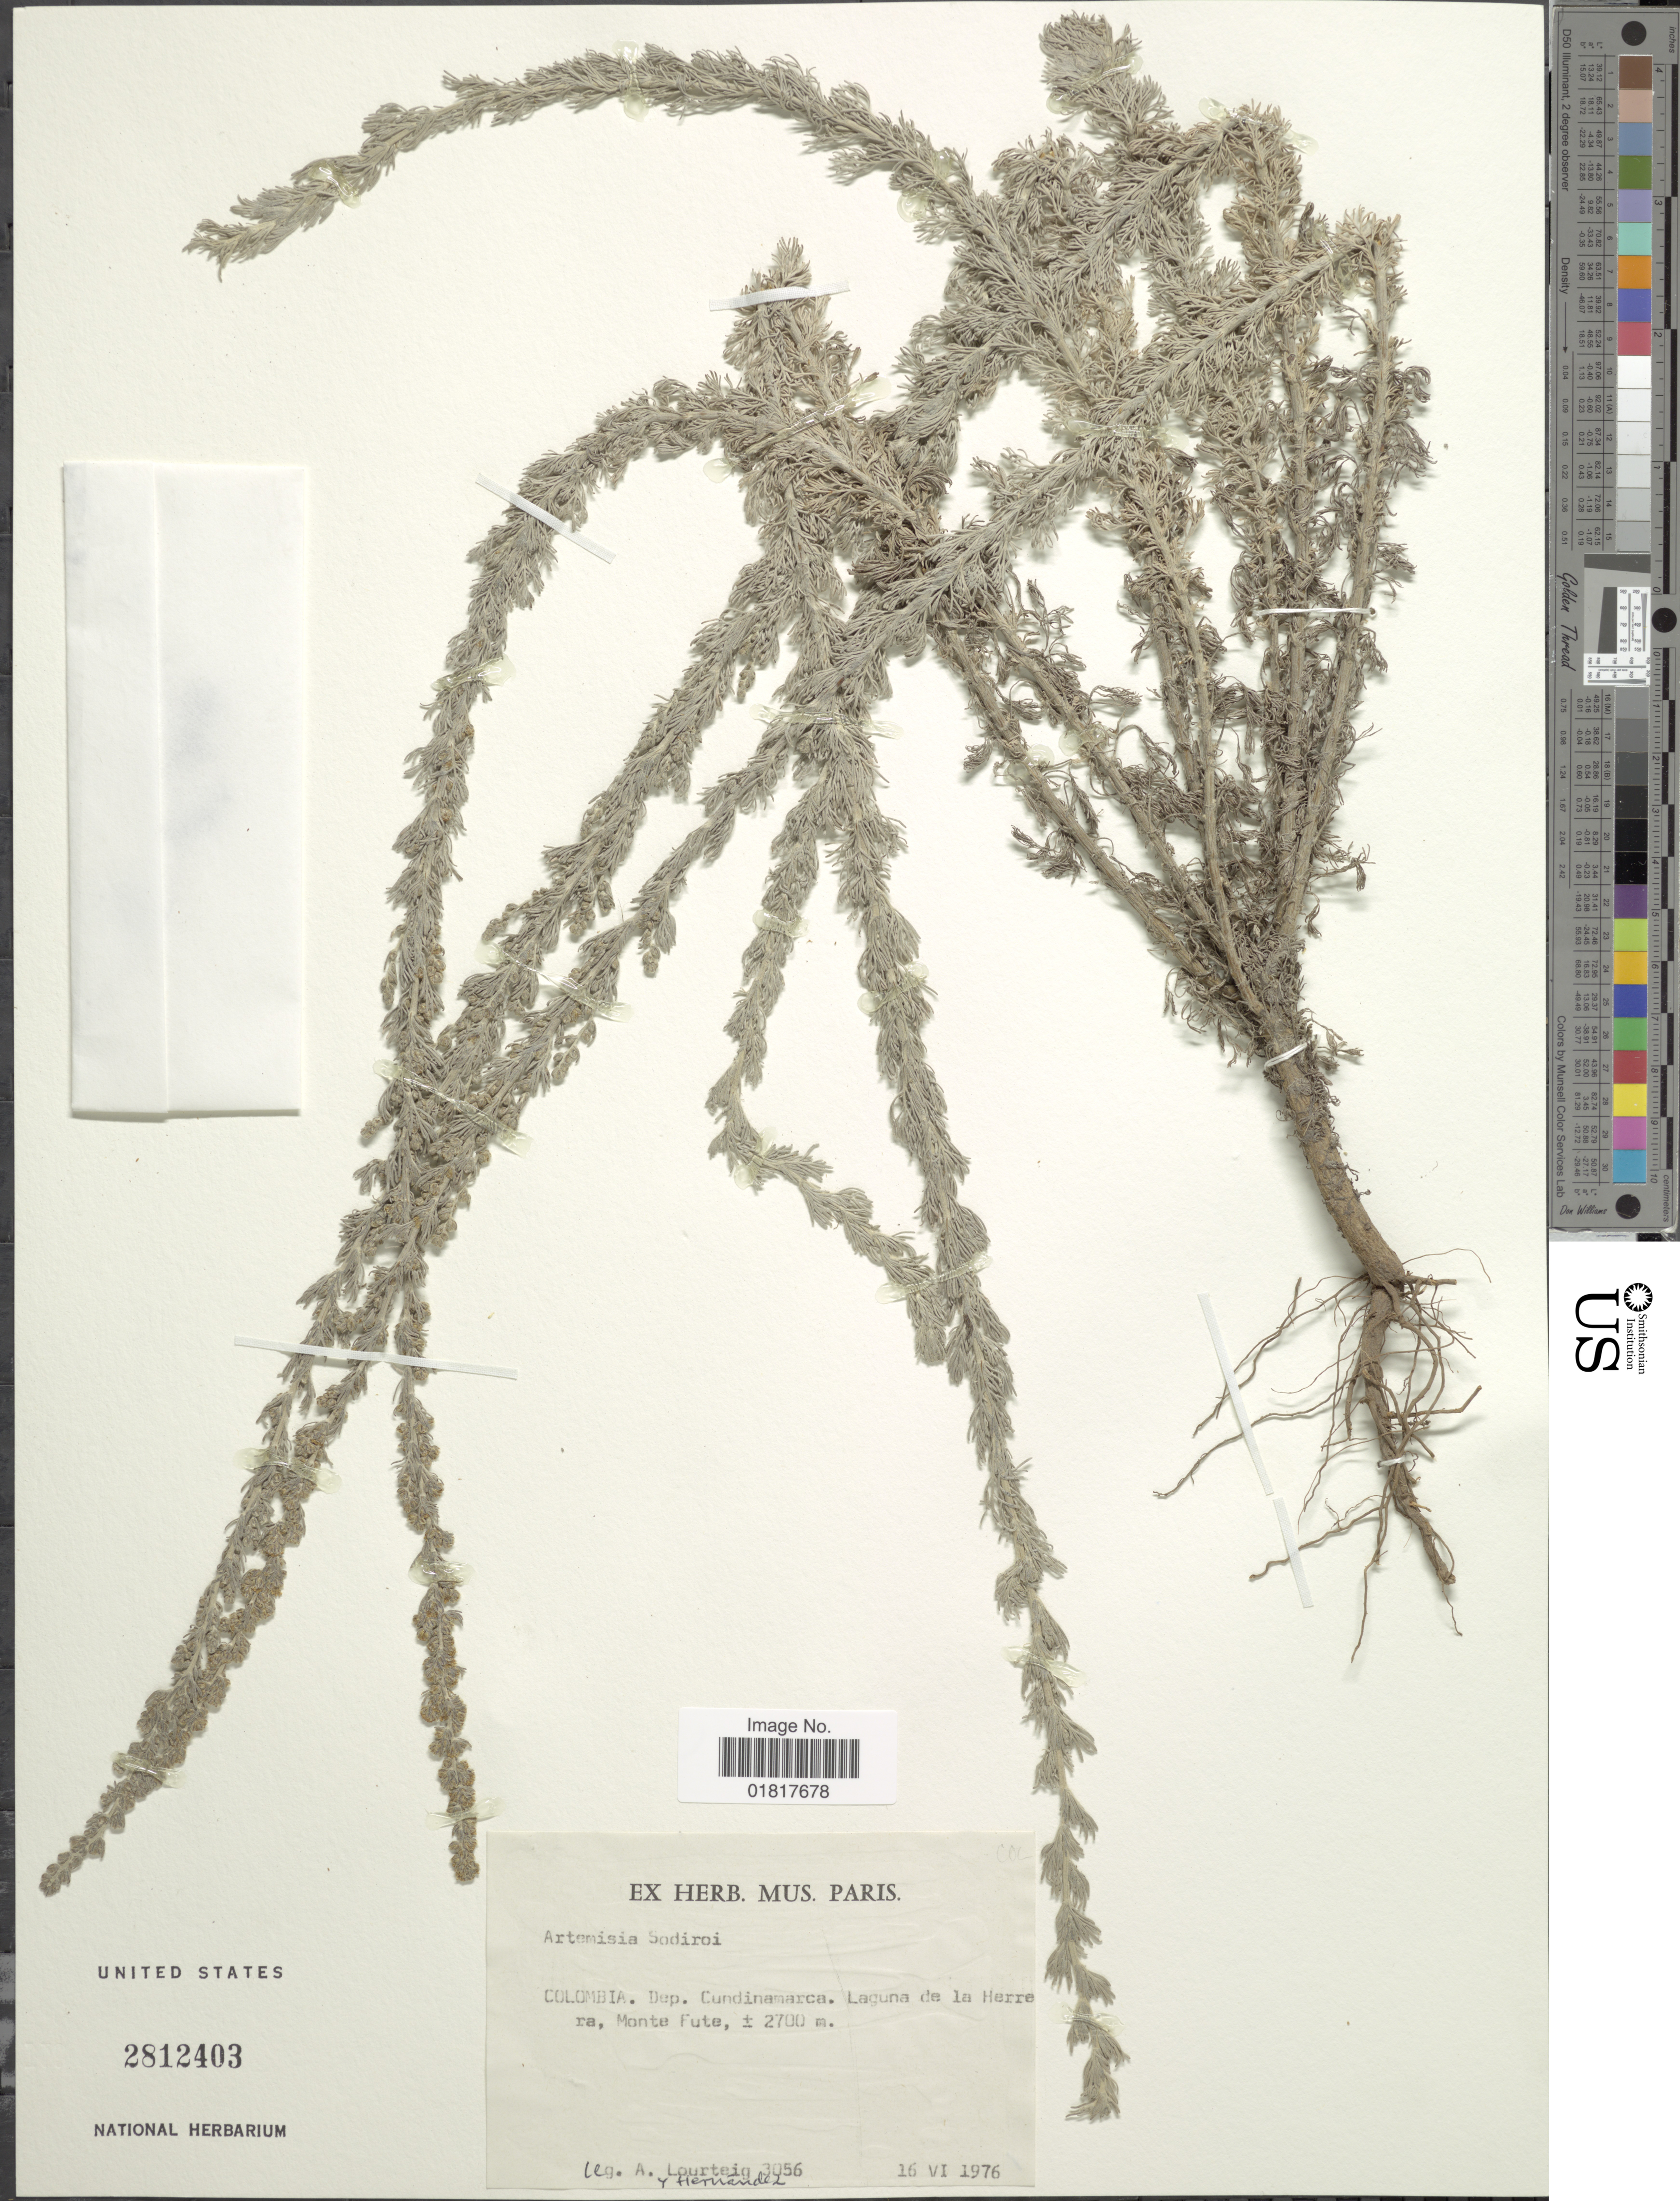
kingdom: Plantae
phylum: Tracheophyta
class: Magnoliopsida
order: Asterales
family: Asteraceae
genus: Artemisia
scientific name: Artemisia sodiroi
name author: Hieron.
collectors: A. Lourteig & -- Hernandez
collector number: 3056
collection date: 1976-07-16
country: Colombia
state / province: Cundinamarca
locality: Dep. Cundinamarca. Laguna de la Herrera, Monte Fute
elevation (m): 2700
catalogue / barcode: US 2812403